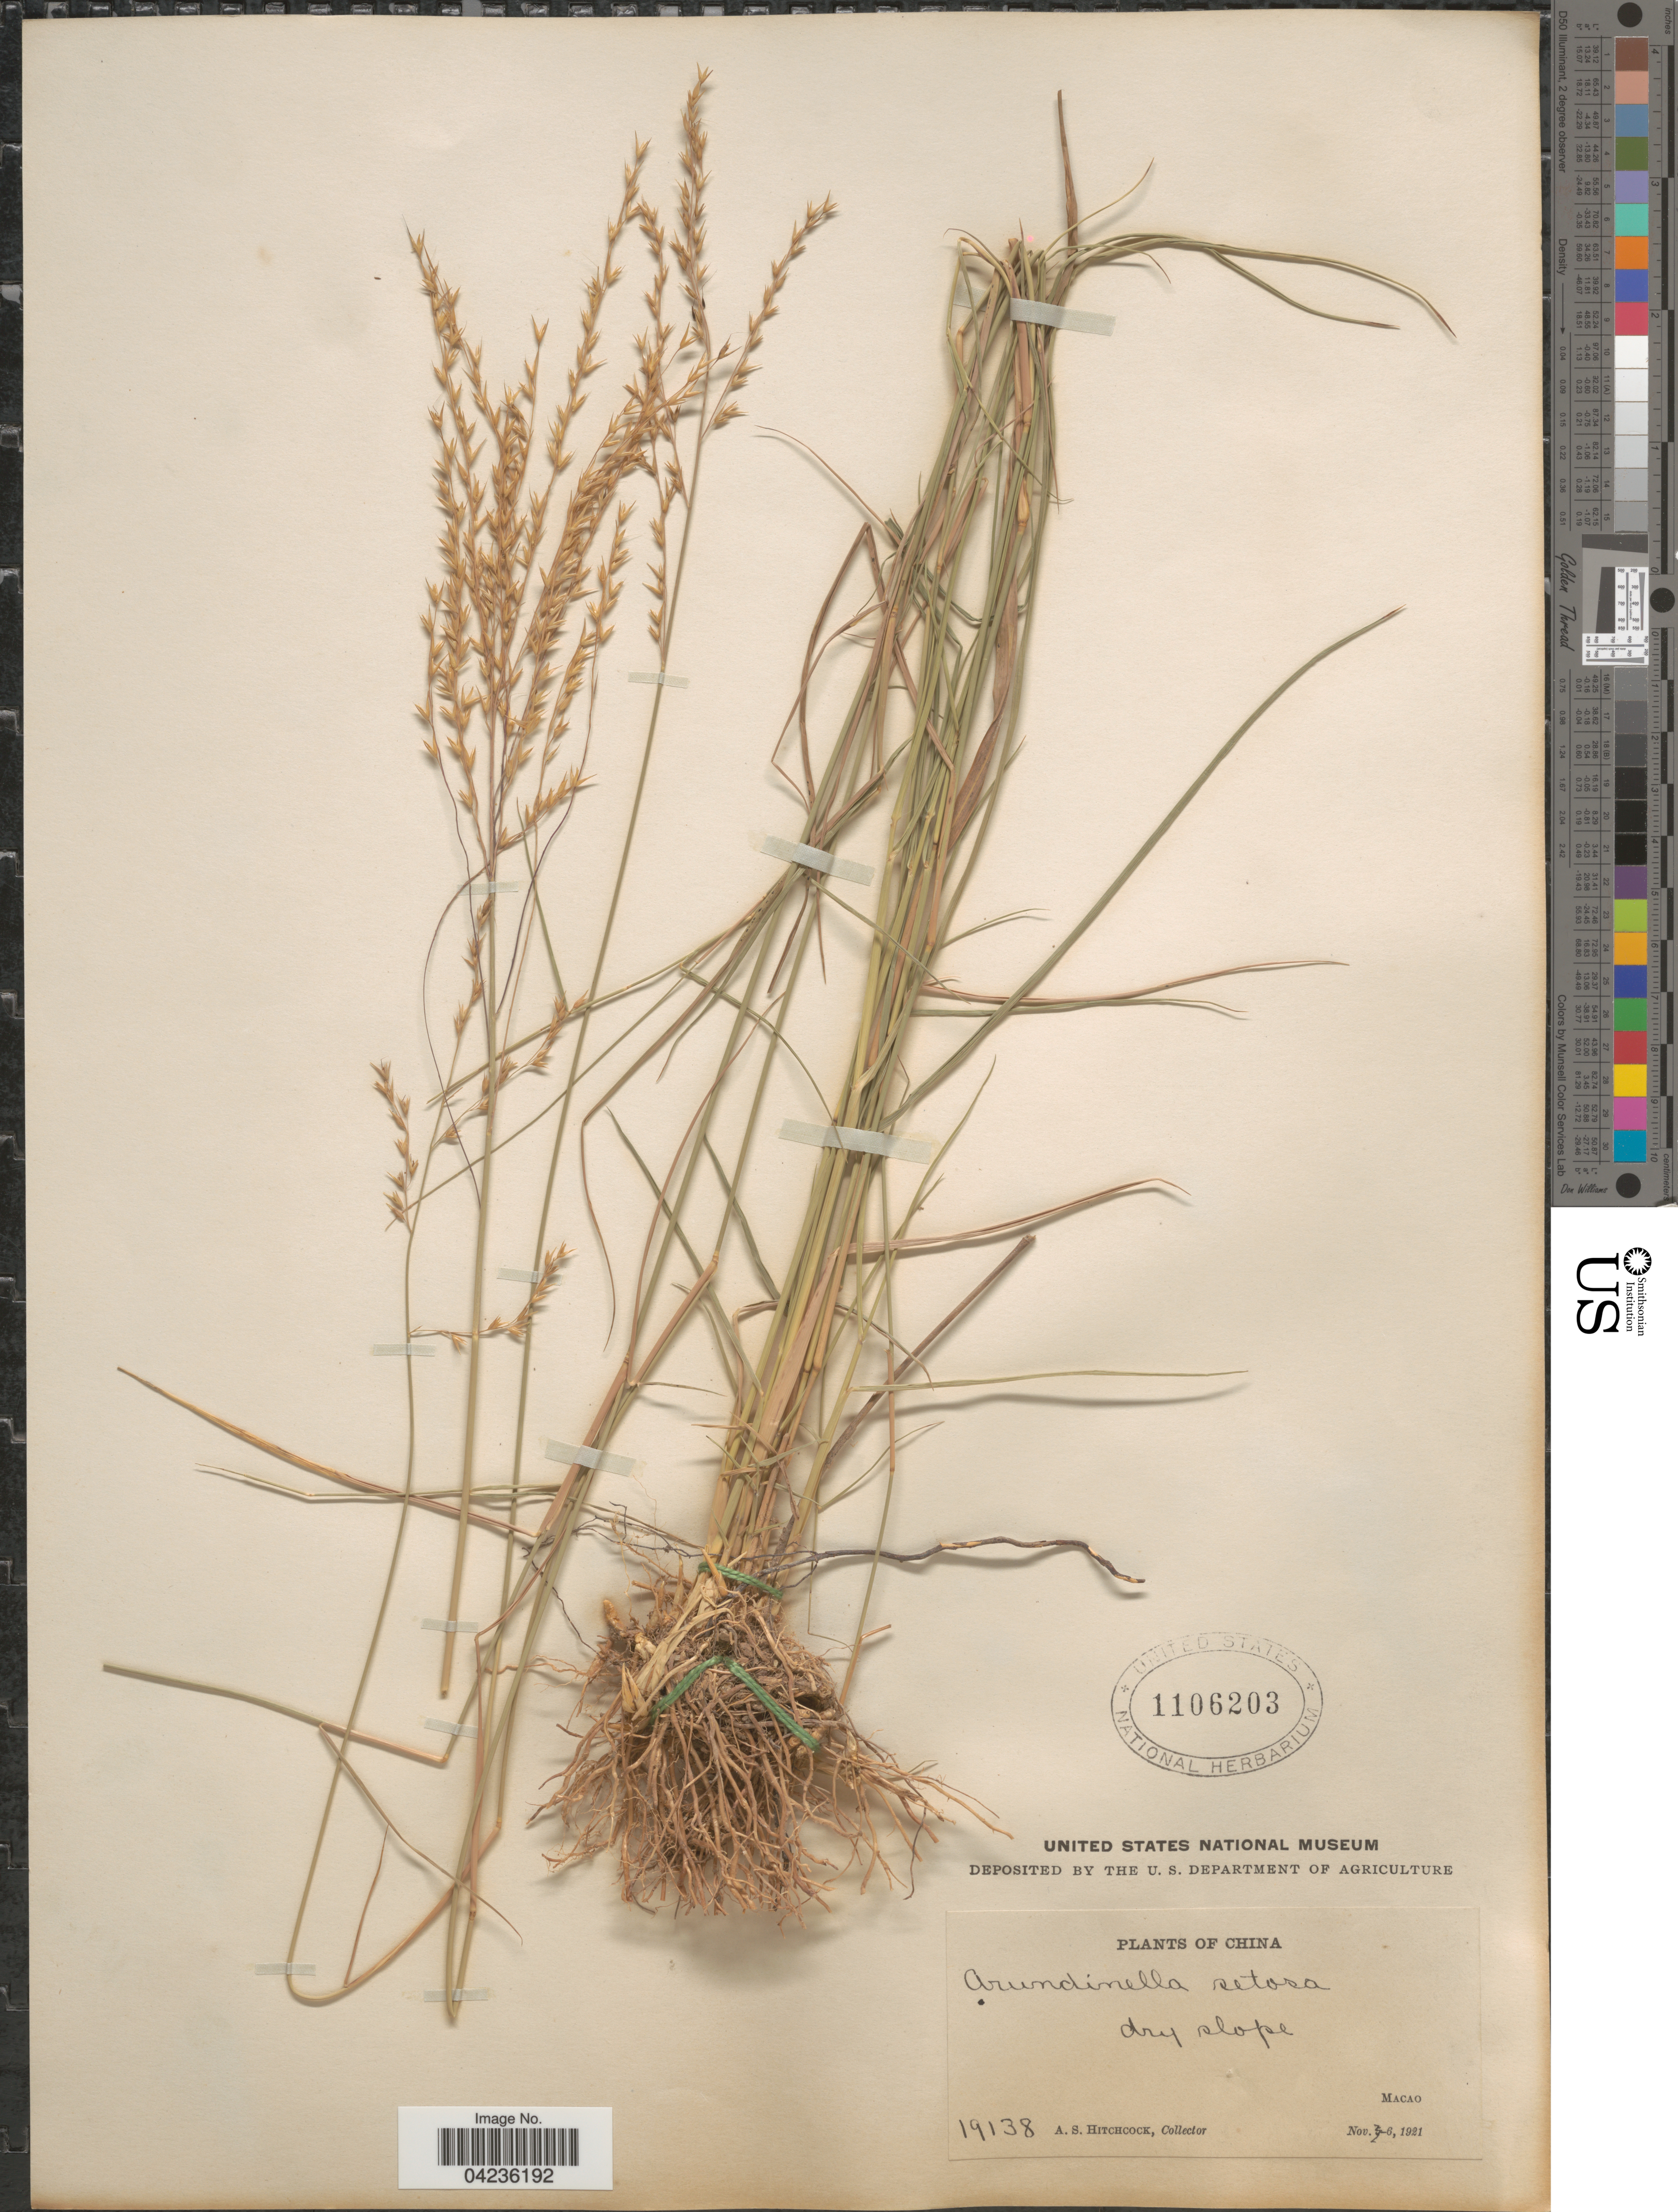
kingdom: Plantae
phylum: Tracheophyta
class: Liliopsida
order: Poales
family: Poaceae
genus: Arundinella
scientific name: Arundinella setosa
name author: Trin.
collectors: A. S. Hitchcock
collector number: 19138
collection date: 1921-11-06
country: China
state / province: Macau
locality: Macao.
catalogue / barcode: US 1106203